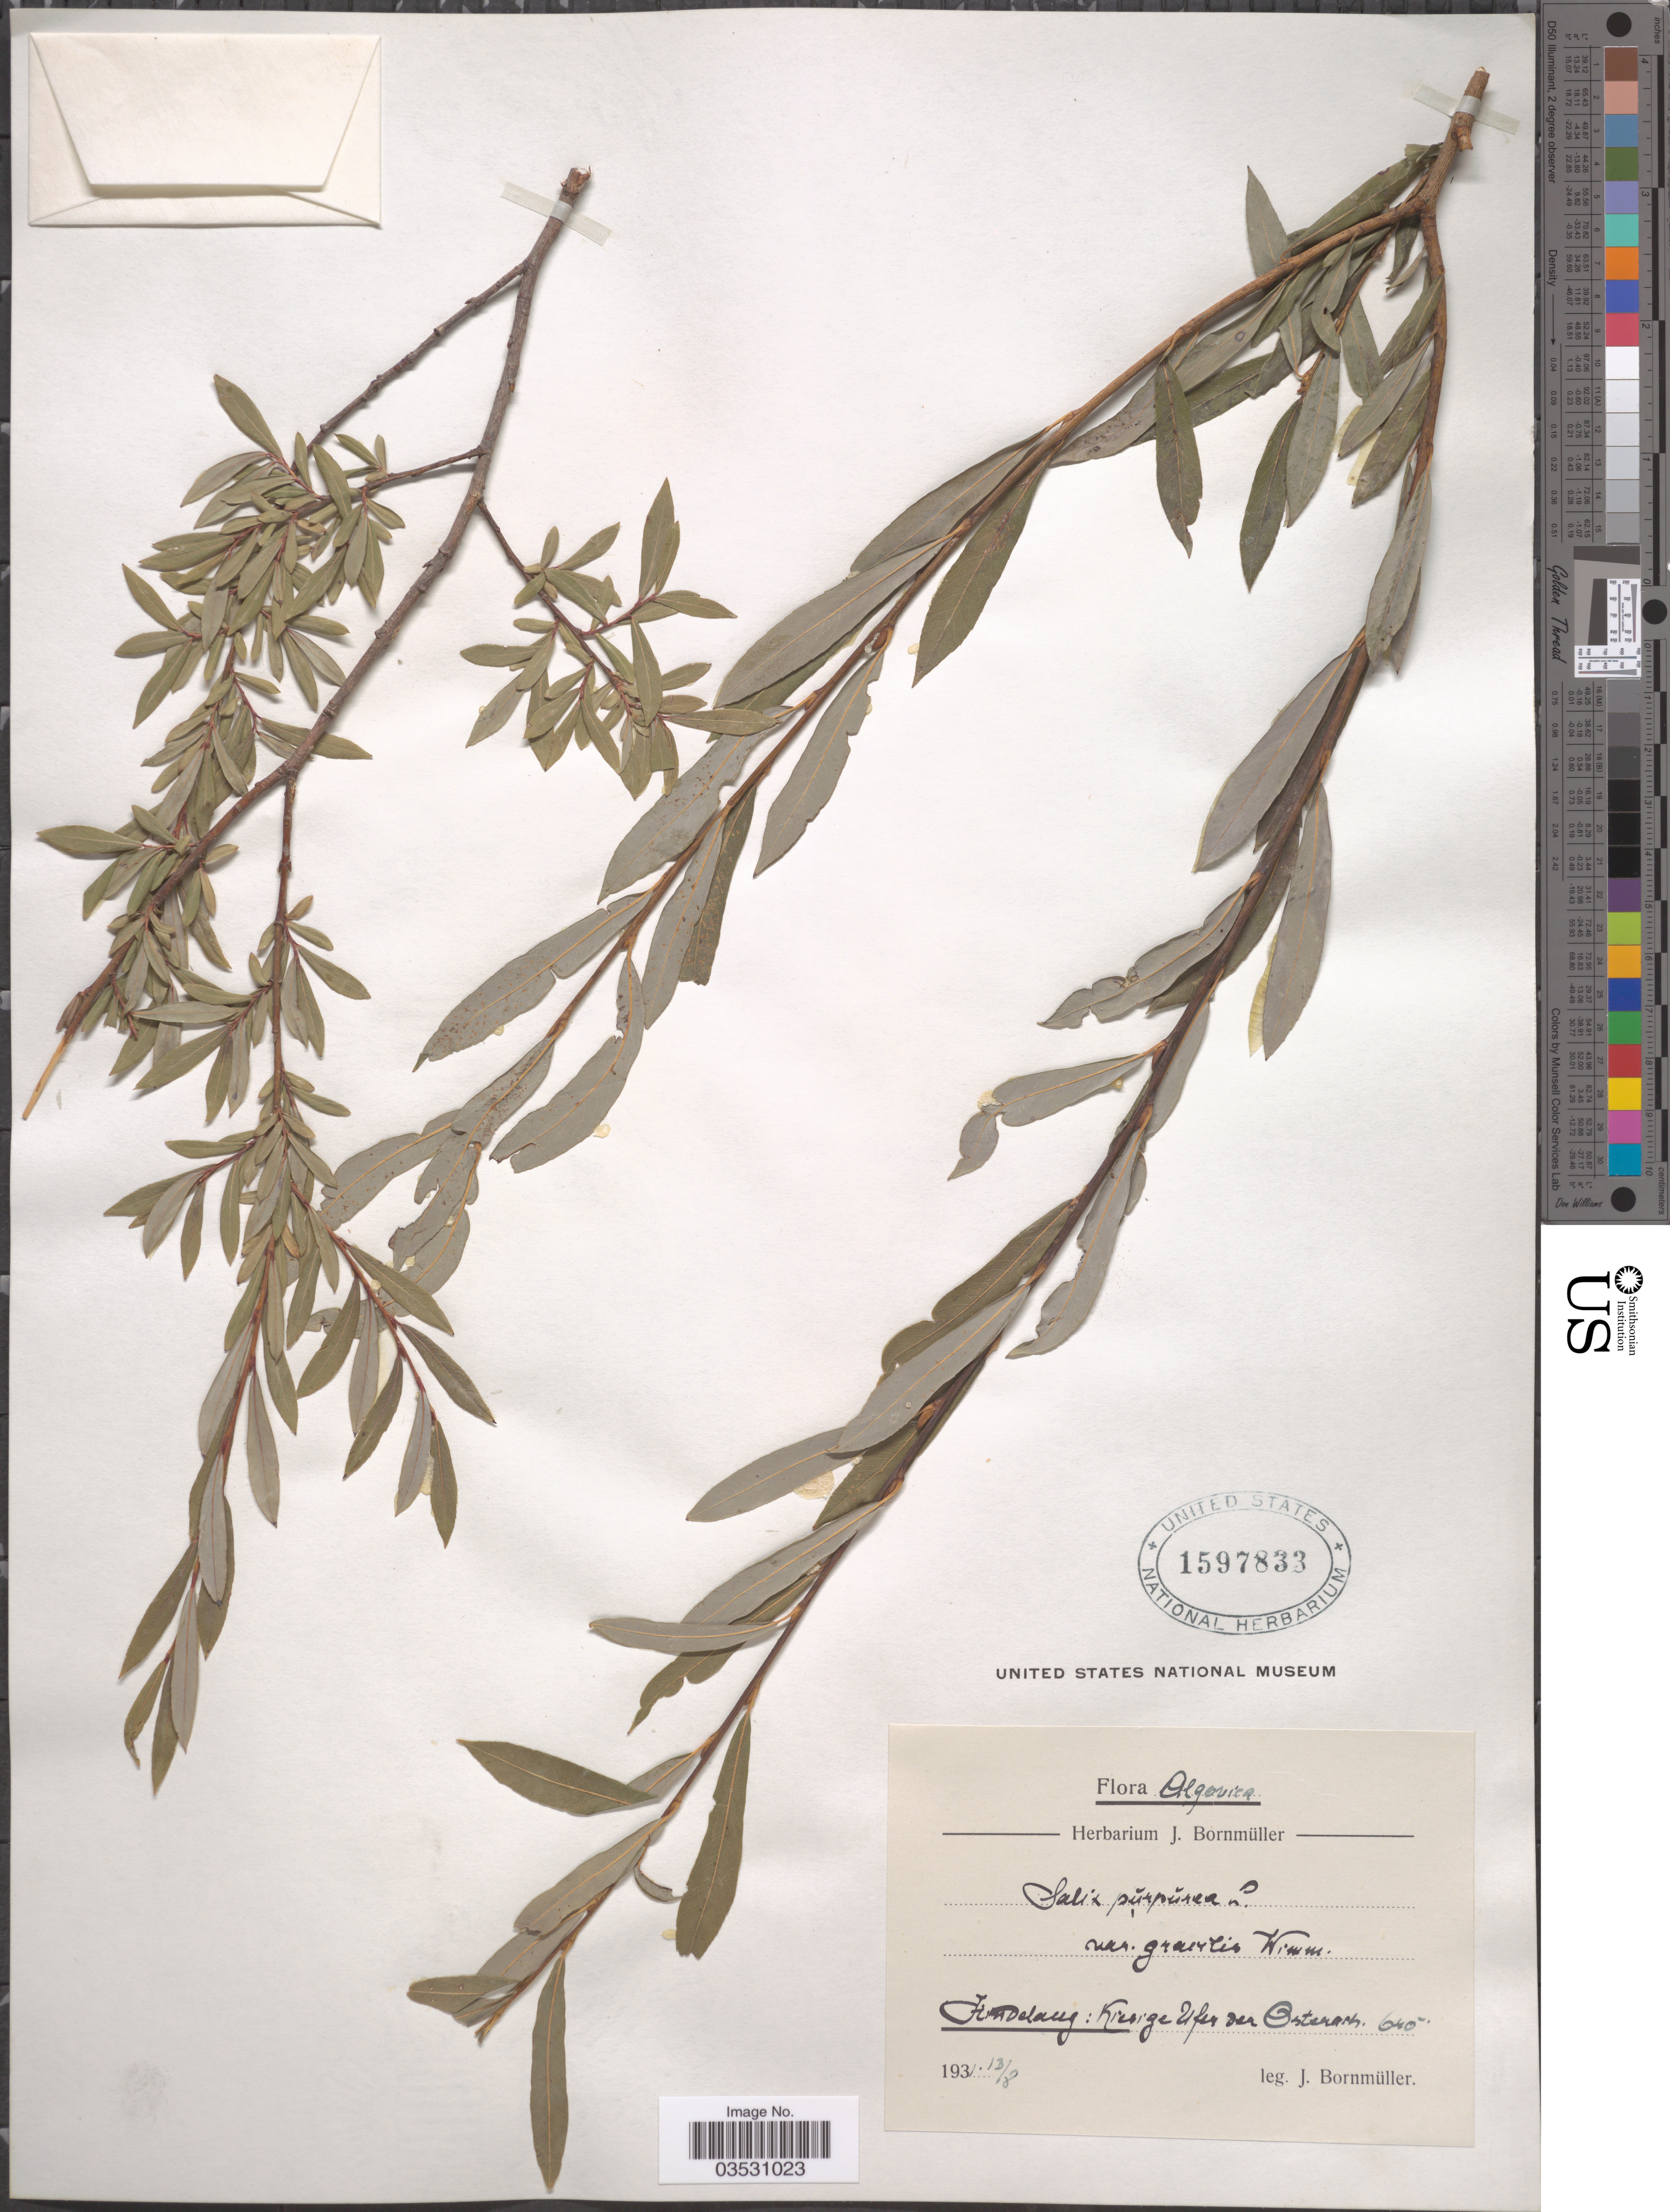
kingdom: Plantae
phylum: Tracheophyta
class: Magnoliopsida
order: Malpighiales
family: Salicaceae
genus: Salix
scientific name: Salix purpurea var. gracilis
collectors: J. Bornmüller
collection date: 1931-08-13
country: Germany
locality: Hindelang: Kierige Ufer der Osterach. [interpreted]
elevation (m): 640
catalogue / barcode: US 1597833